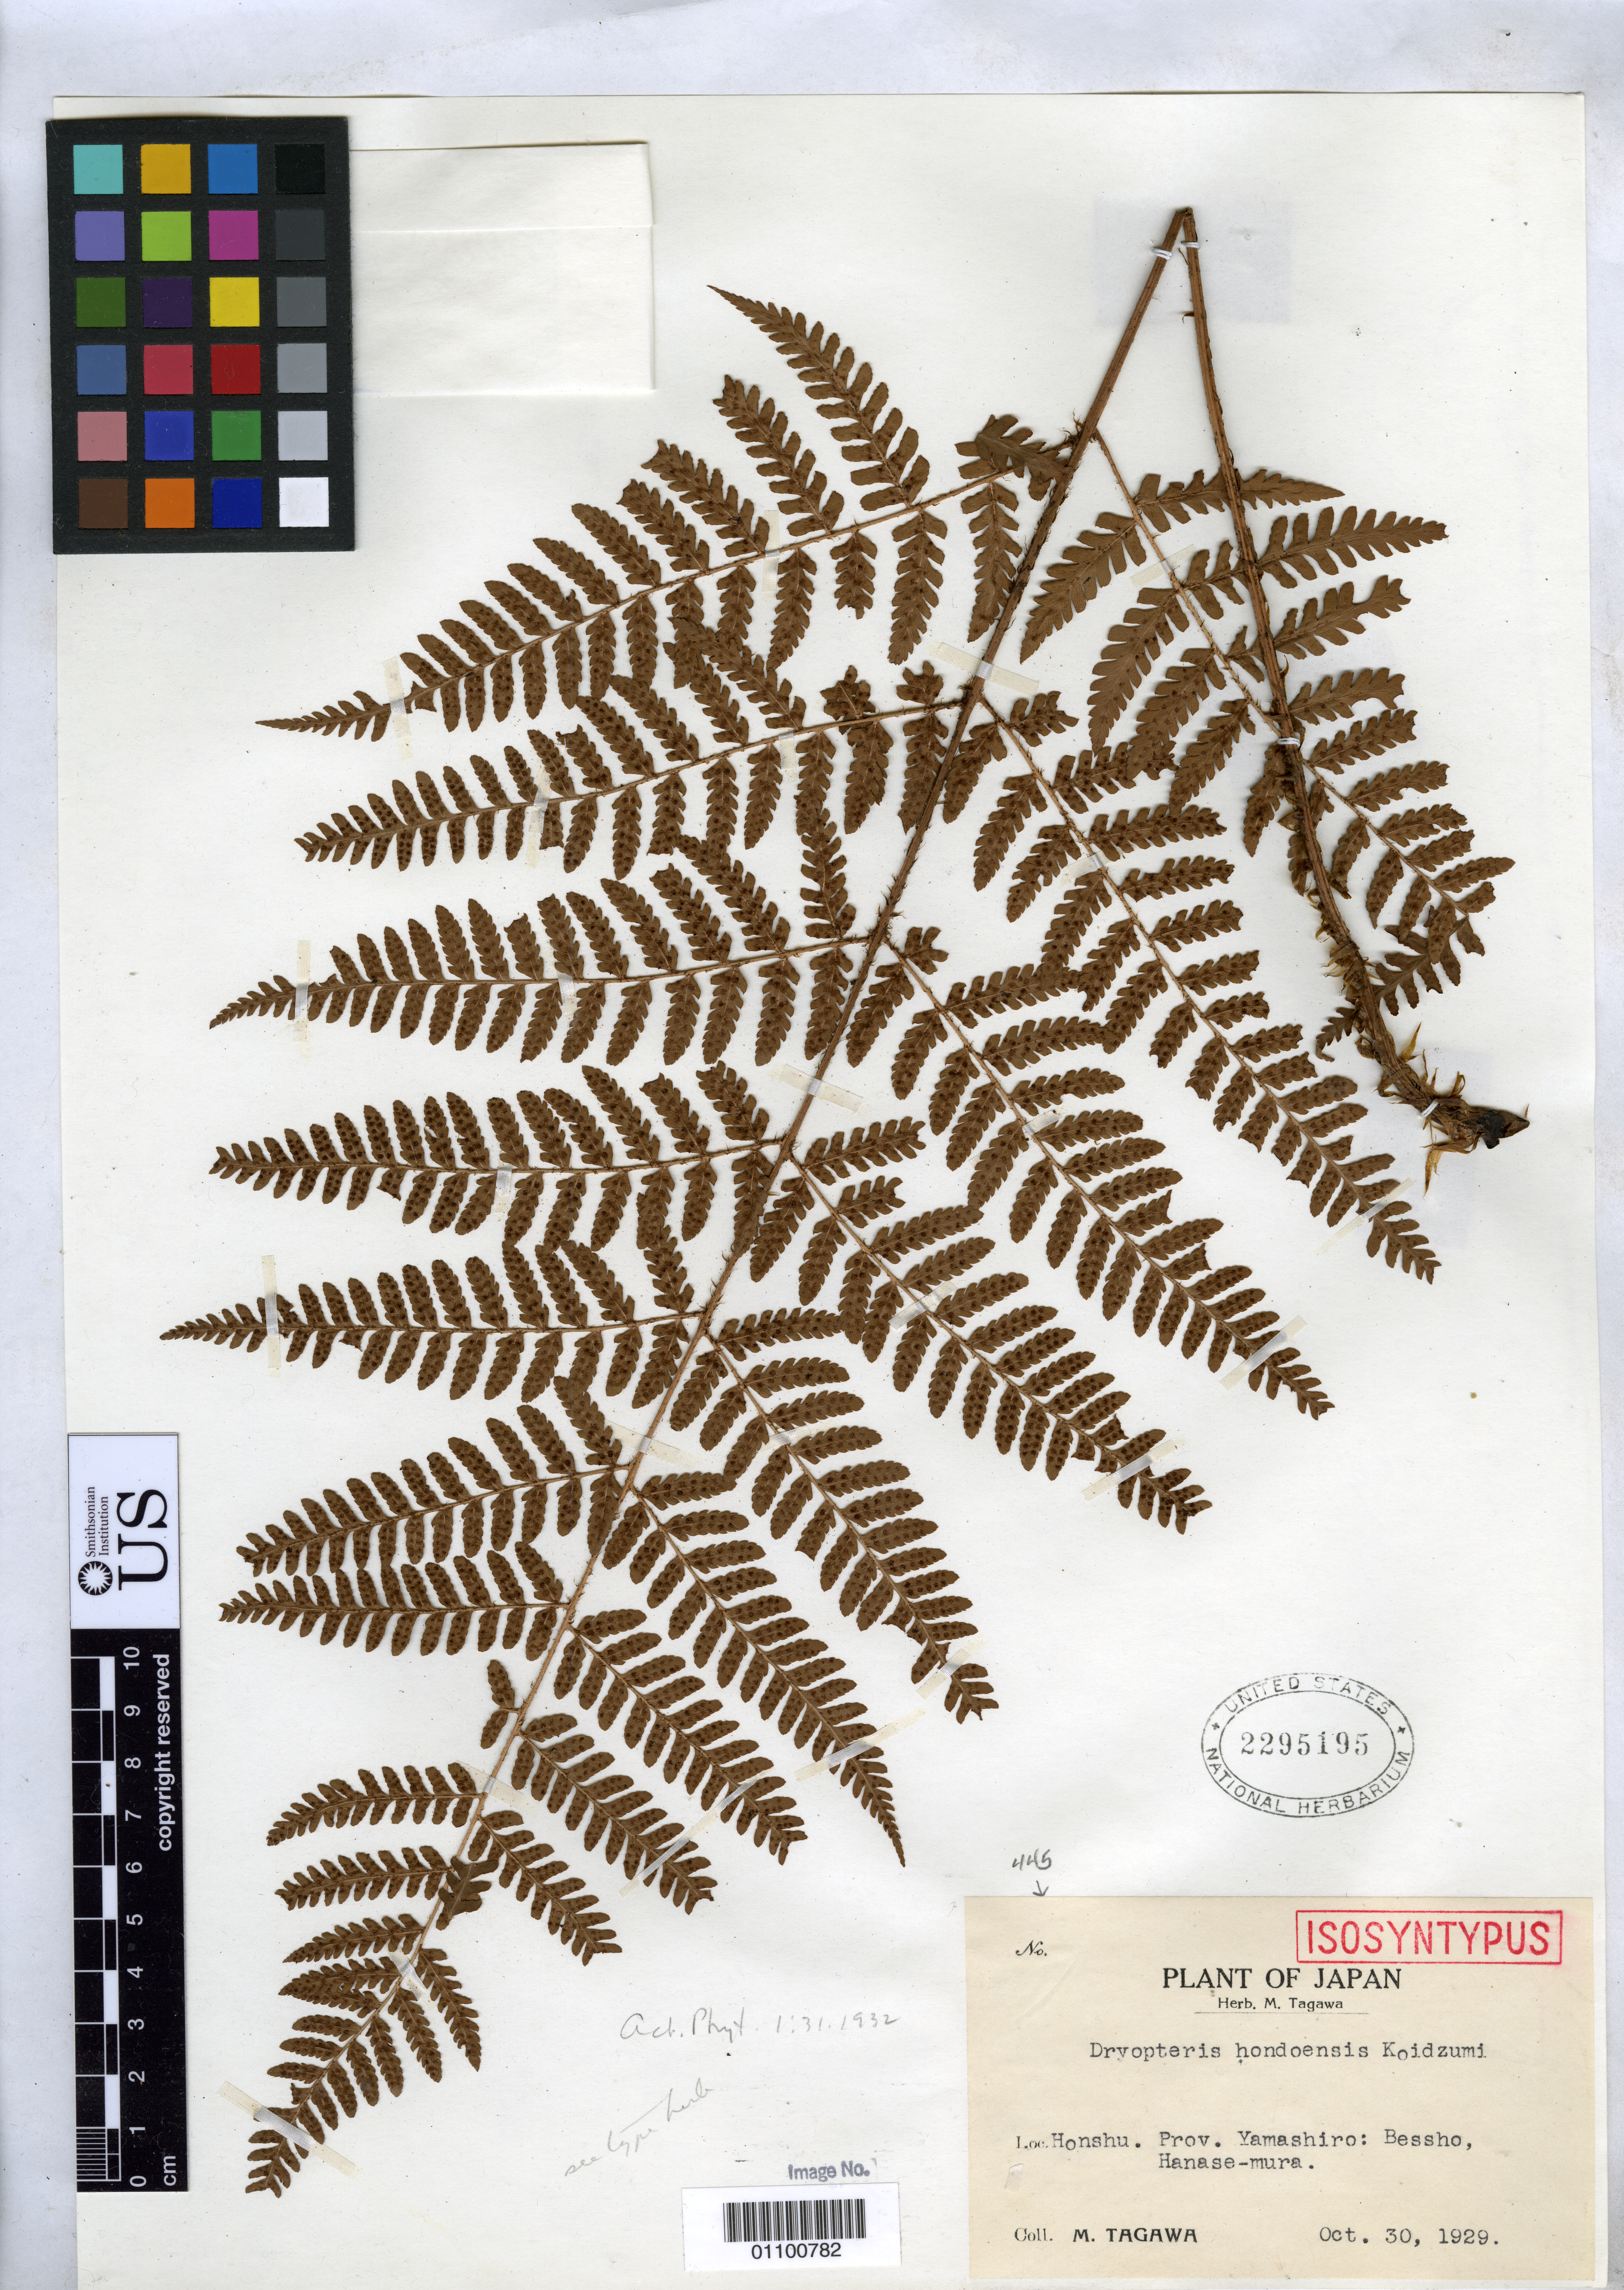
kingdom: Plantae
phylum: Tracheophyta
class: Polypodiopsida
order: Polypodiales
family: Dryopteridaceae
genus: Dryopteris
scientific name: Dryopteris hondoensis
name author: Koidzumi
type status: Isosyntype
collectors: M. Tagawa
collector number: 445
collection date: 1929-10-30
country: Japan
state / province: Kyoto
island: Honshu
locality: Yamashiro: Bessho, Hanase-mura. Yokohama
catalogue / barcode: US 2295195